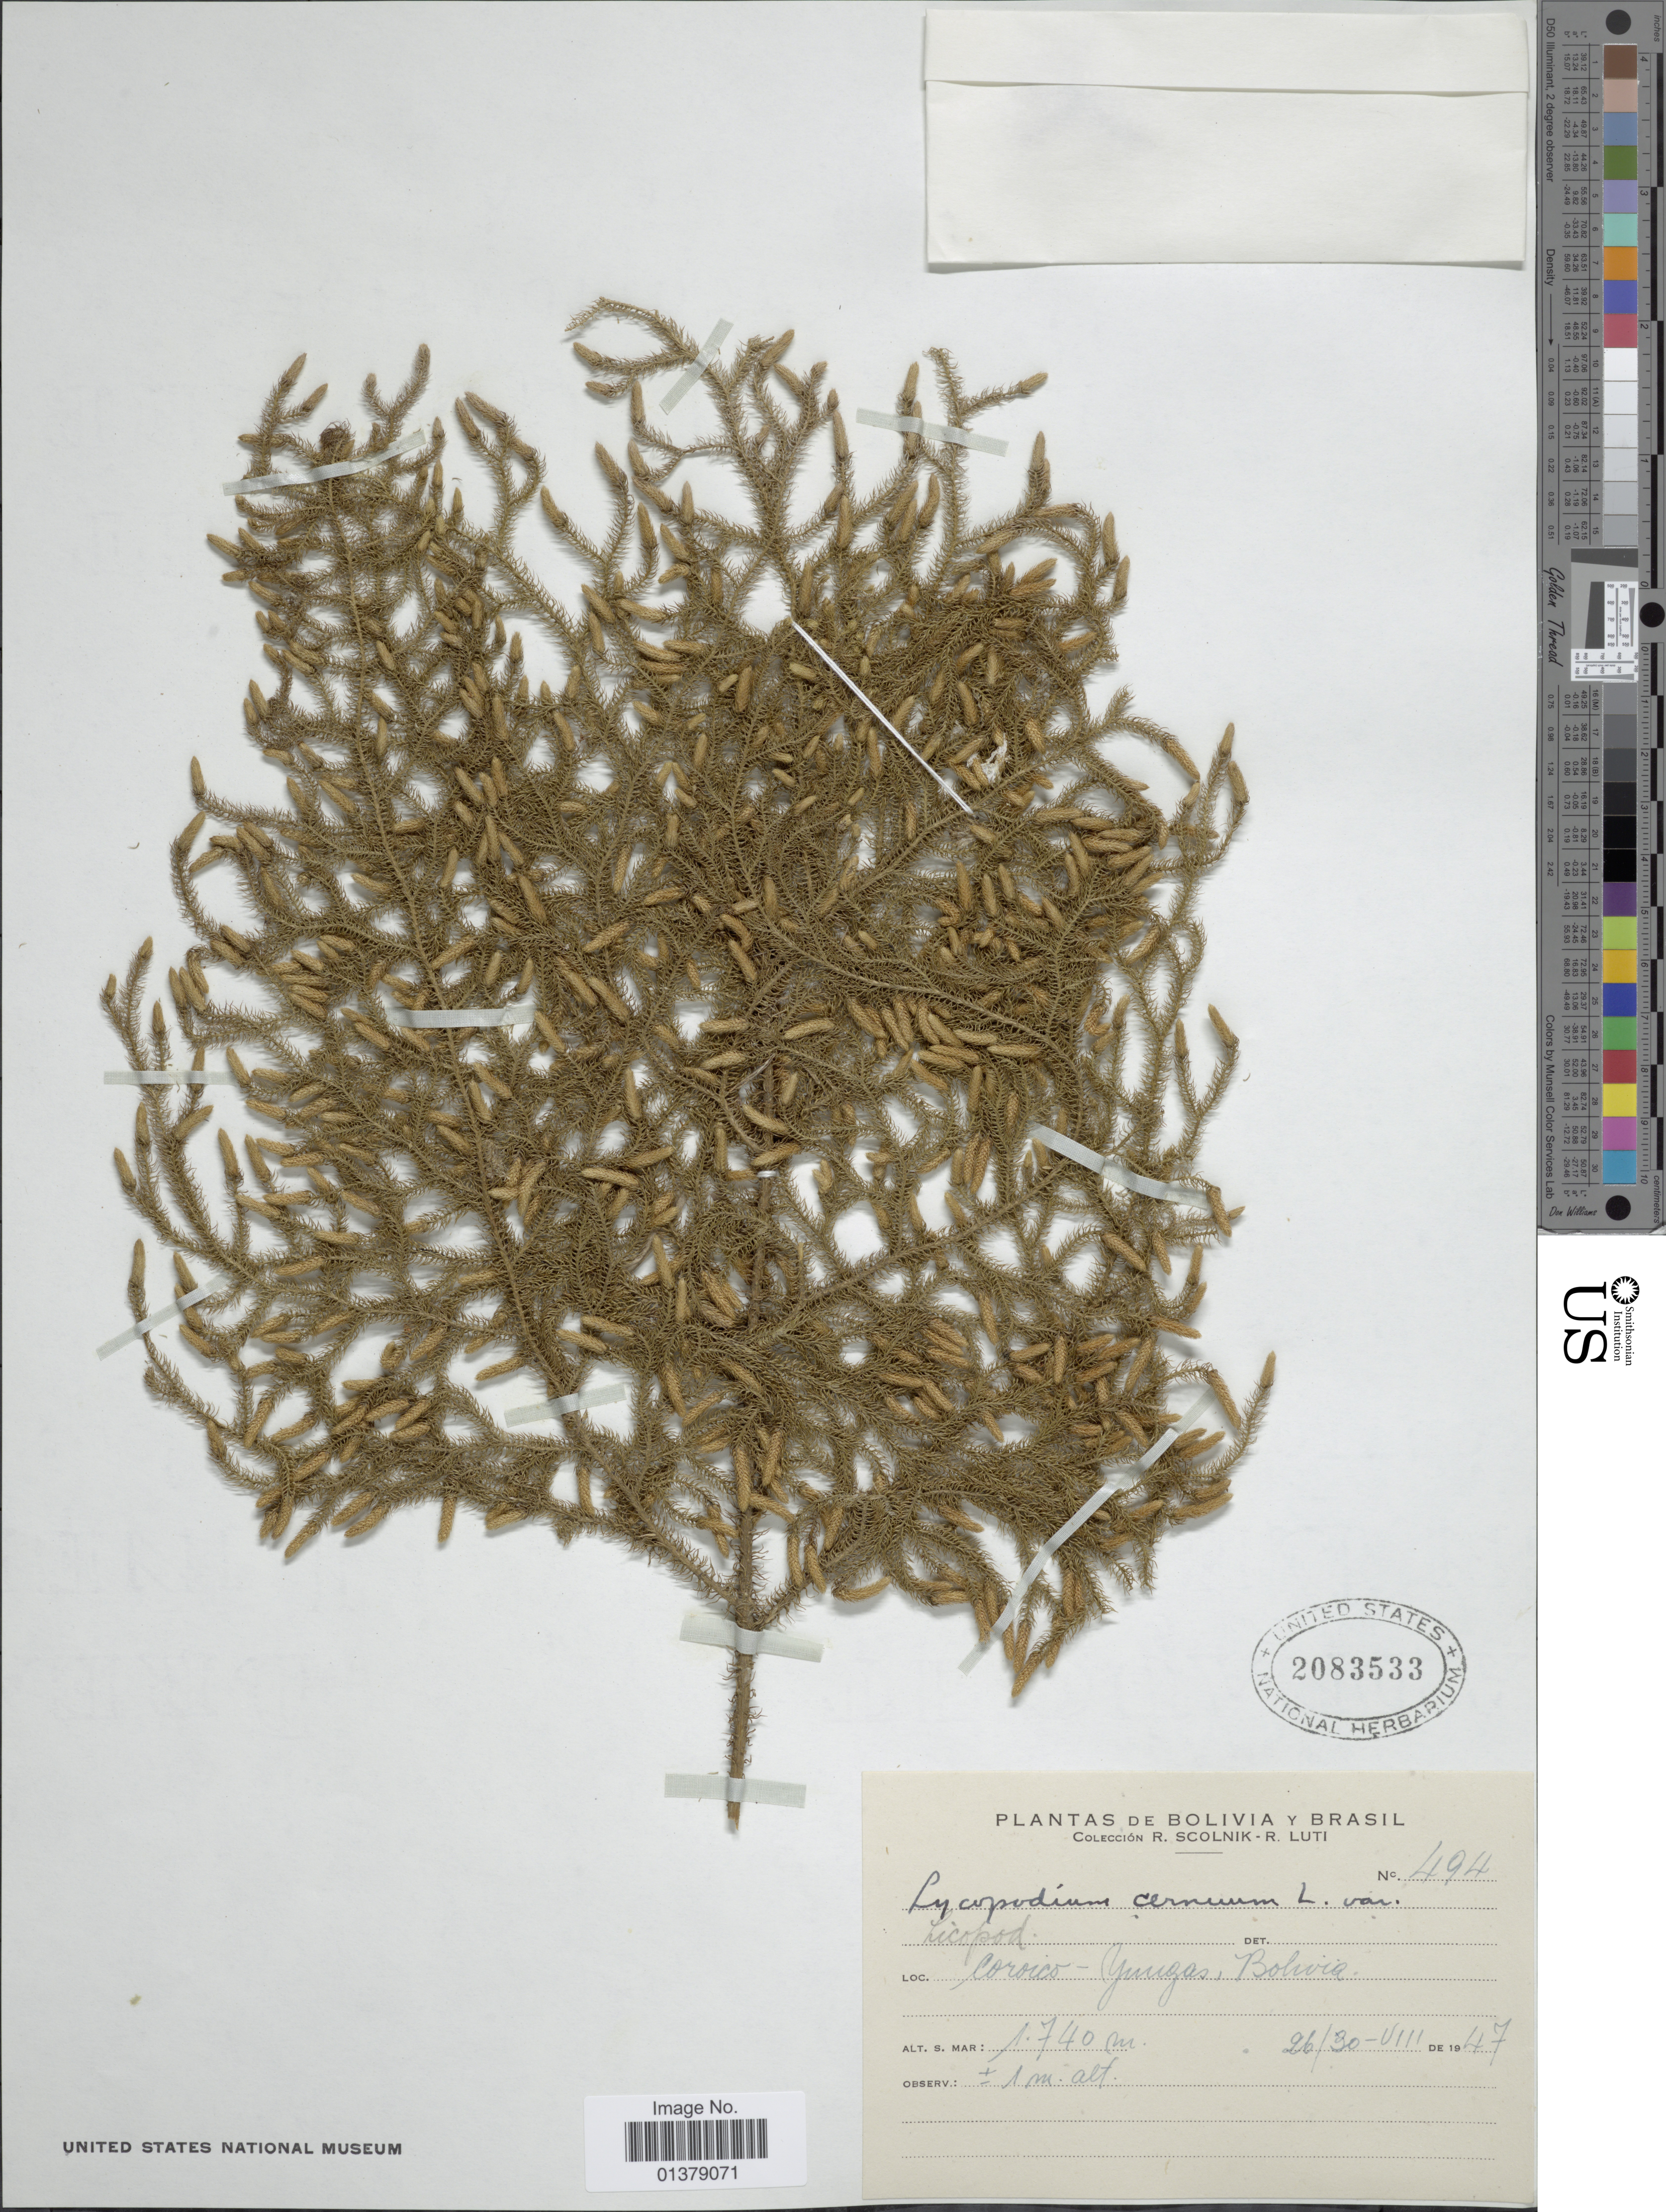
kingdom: Plantae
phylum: Tracheophyta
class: Lycopodiopsida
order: Lycopodiales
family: Lycopodiaceae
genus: Palhinhaea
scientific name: Palhinhaea cernua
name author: (L.) Vasc. & Franco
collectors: R. Scolnik & R. Luti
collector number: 494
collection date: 1947-08-26/1947-08-30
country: Bolivia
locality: Coroico-Yungas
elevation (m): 1740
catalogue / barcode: US 2083533